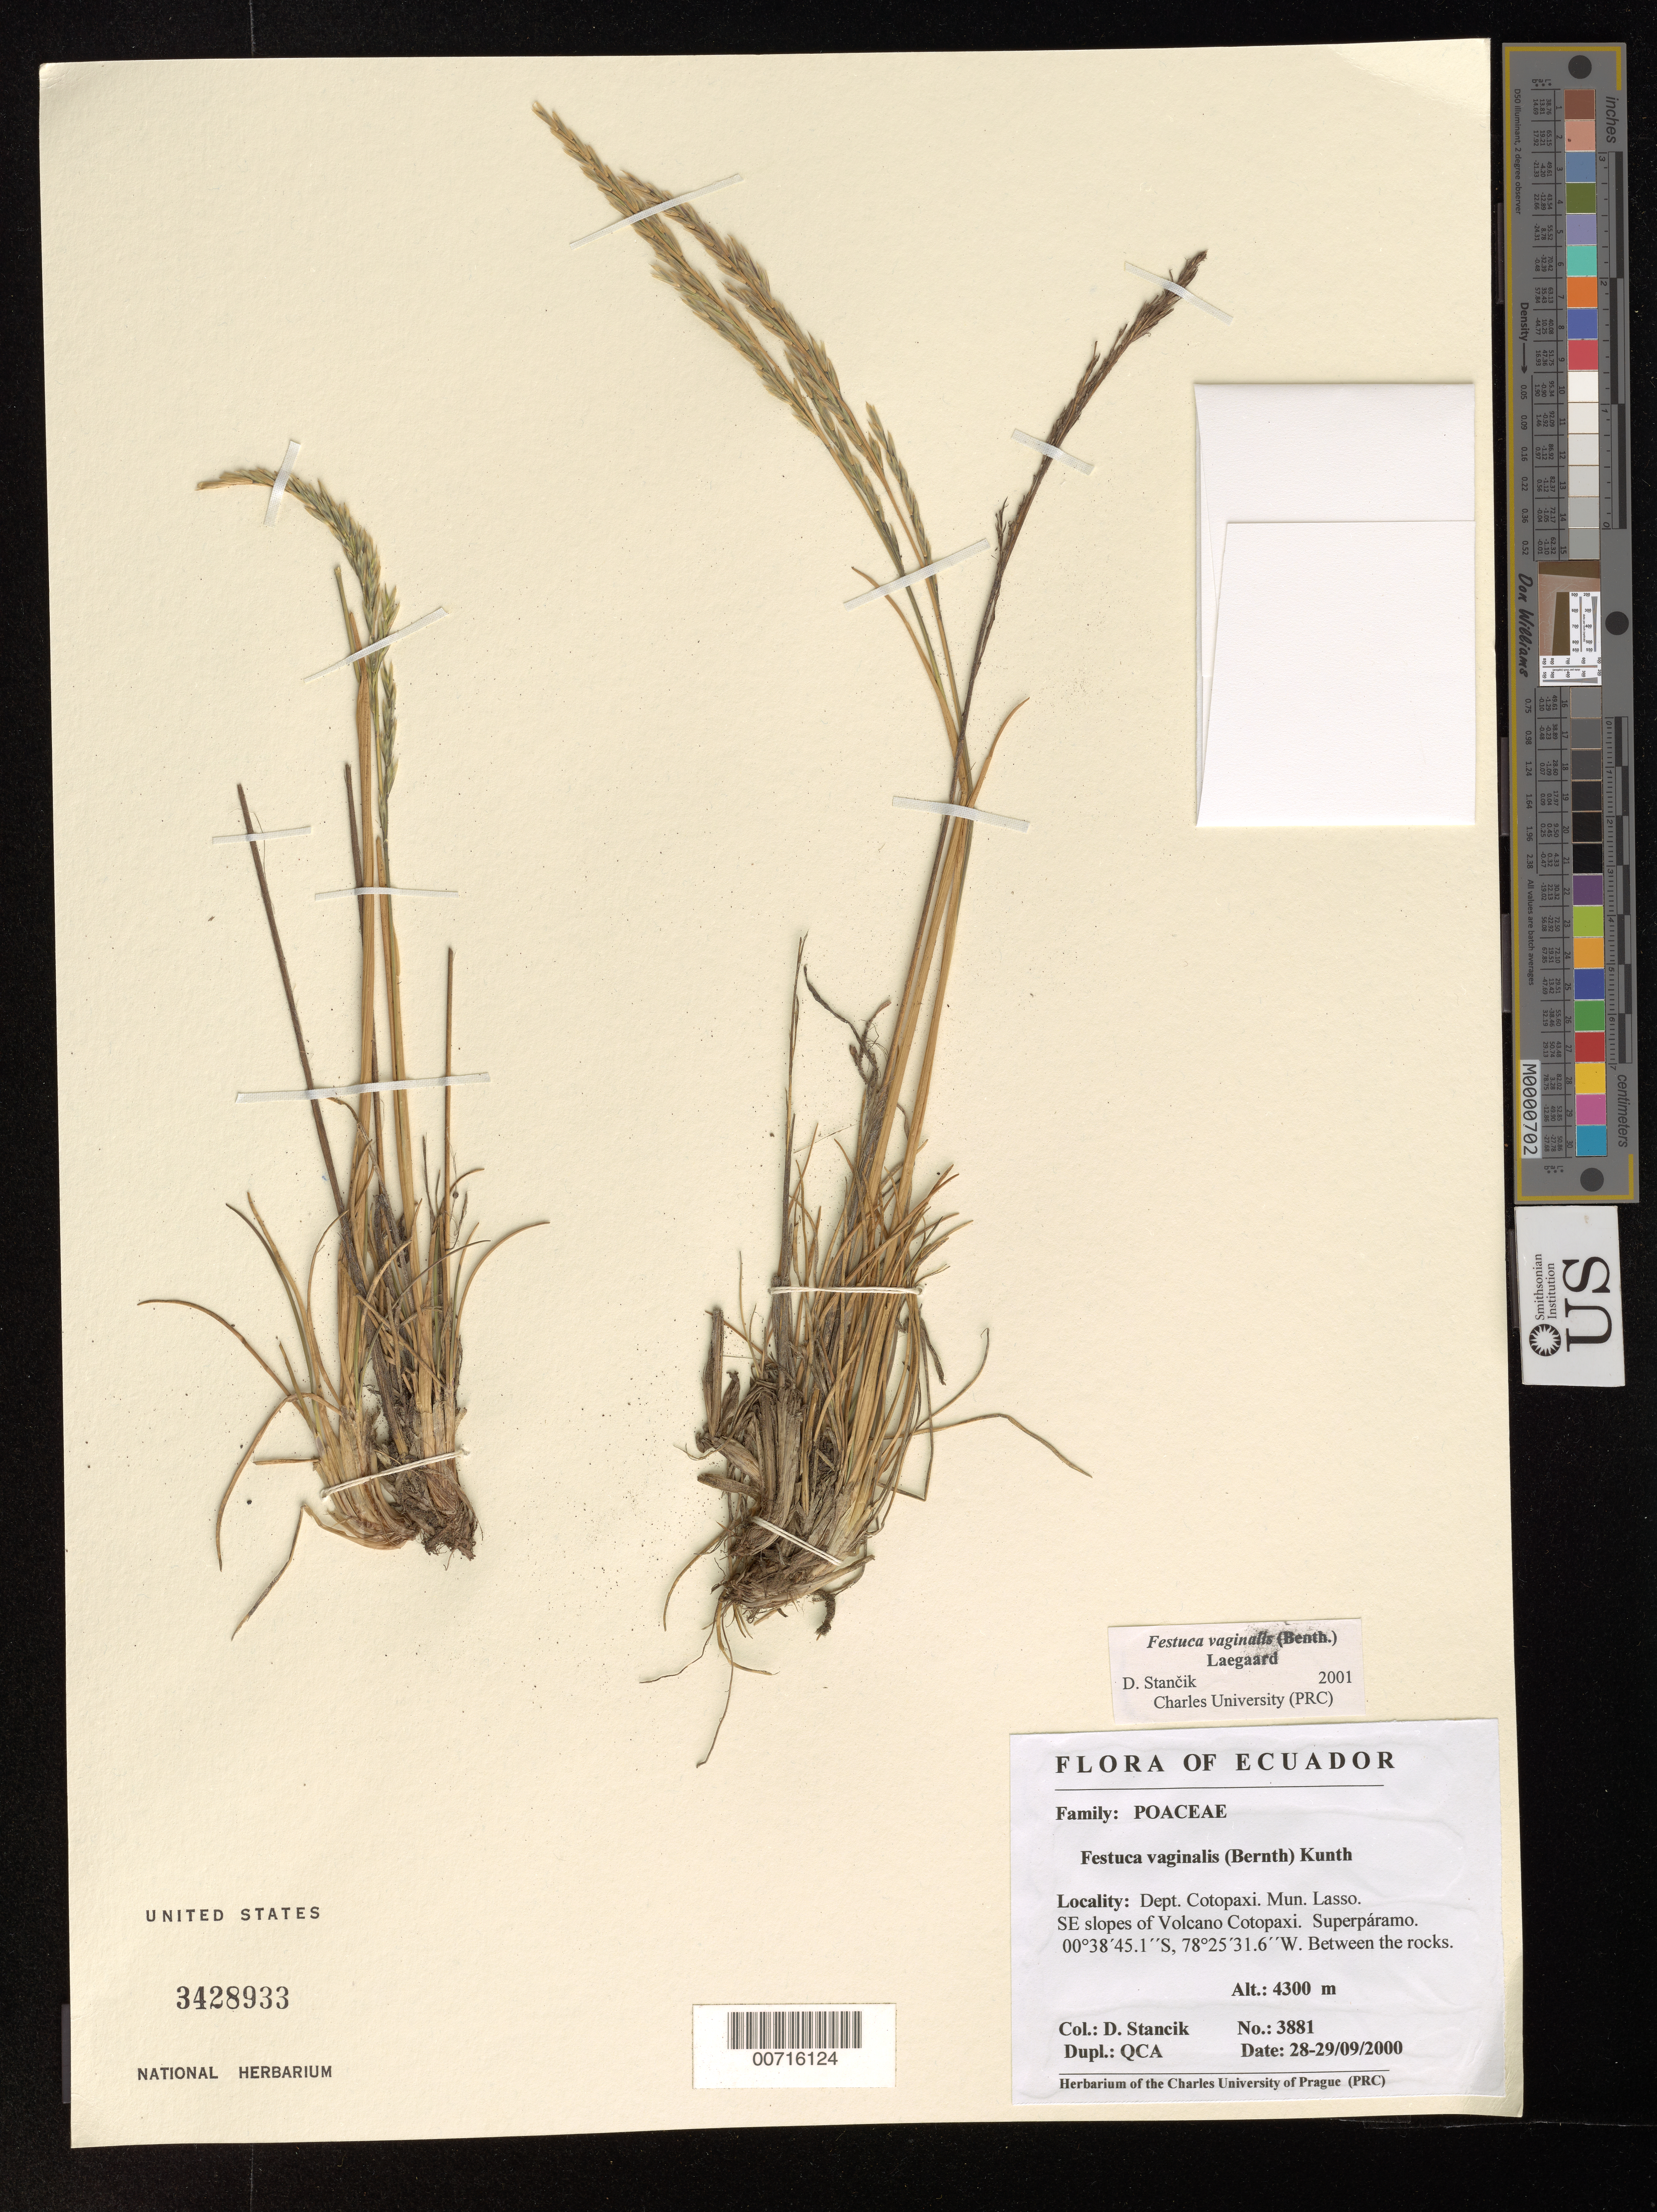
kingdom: Plantae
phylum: Tracheophyta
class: Liliopsida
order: Poales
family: Poaceae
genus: Festuca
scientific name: Festuca vaginalis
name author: (Benth.) Lægaard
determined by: Stancik, D.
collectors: D. Stancik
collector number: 3881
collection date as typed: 28-29 Sep 2000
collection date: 2000-09-28/2000-09-29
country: Ecuador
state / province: Cotopaxi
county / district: Lasso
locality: SE slopes of Volcano Cotopaxi. Superparamo.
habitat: Between the rocks.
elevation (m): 4300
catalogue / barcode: US 3428933